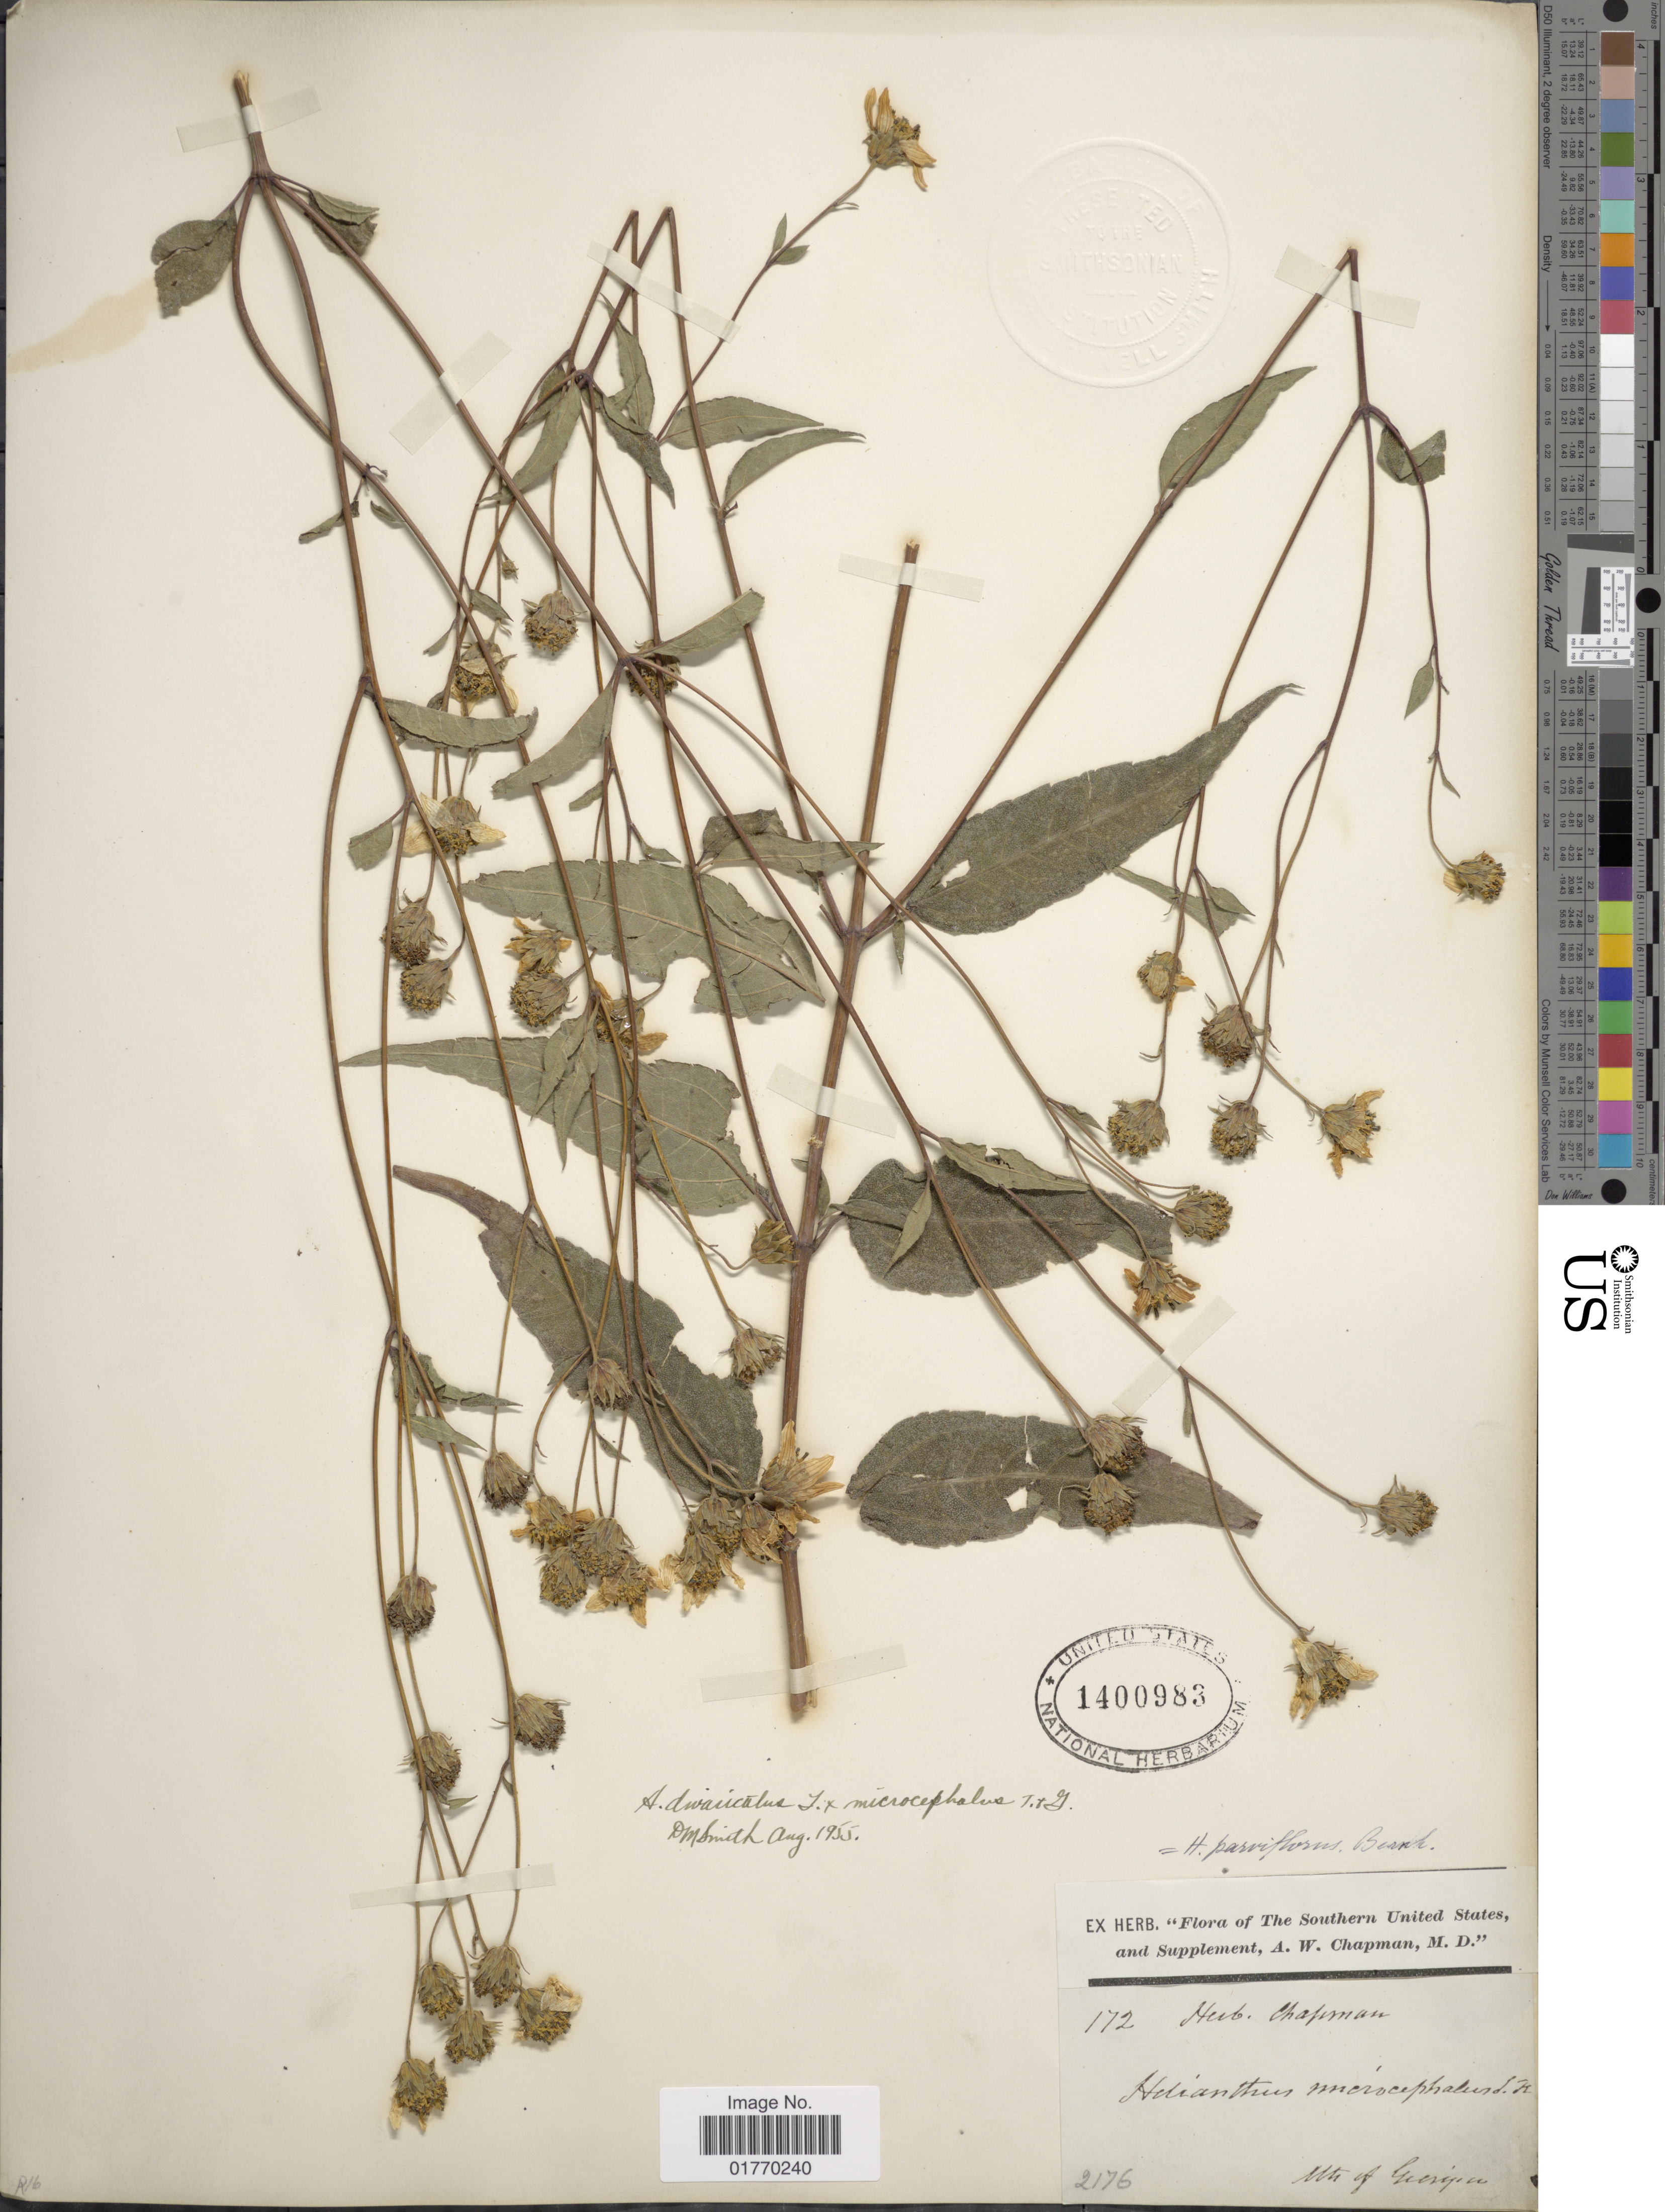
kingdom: Plantae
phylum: Tracheophyta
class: Magnoliopsida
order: Asterales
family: Asteraceae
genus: Helianthus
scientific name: Helianthus divaricatus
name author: L.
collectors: ex herb. Chapman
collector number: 172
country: United States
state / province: Georgia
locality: Mts. of Georgia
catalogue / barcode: US 1400983